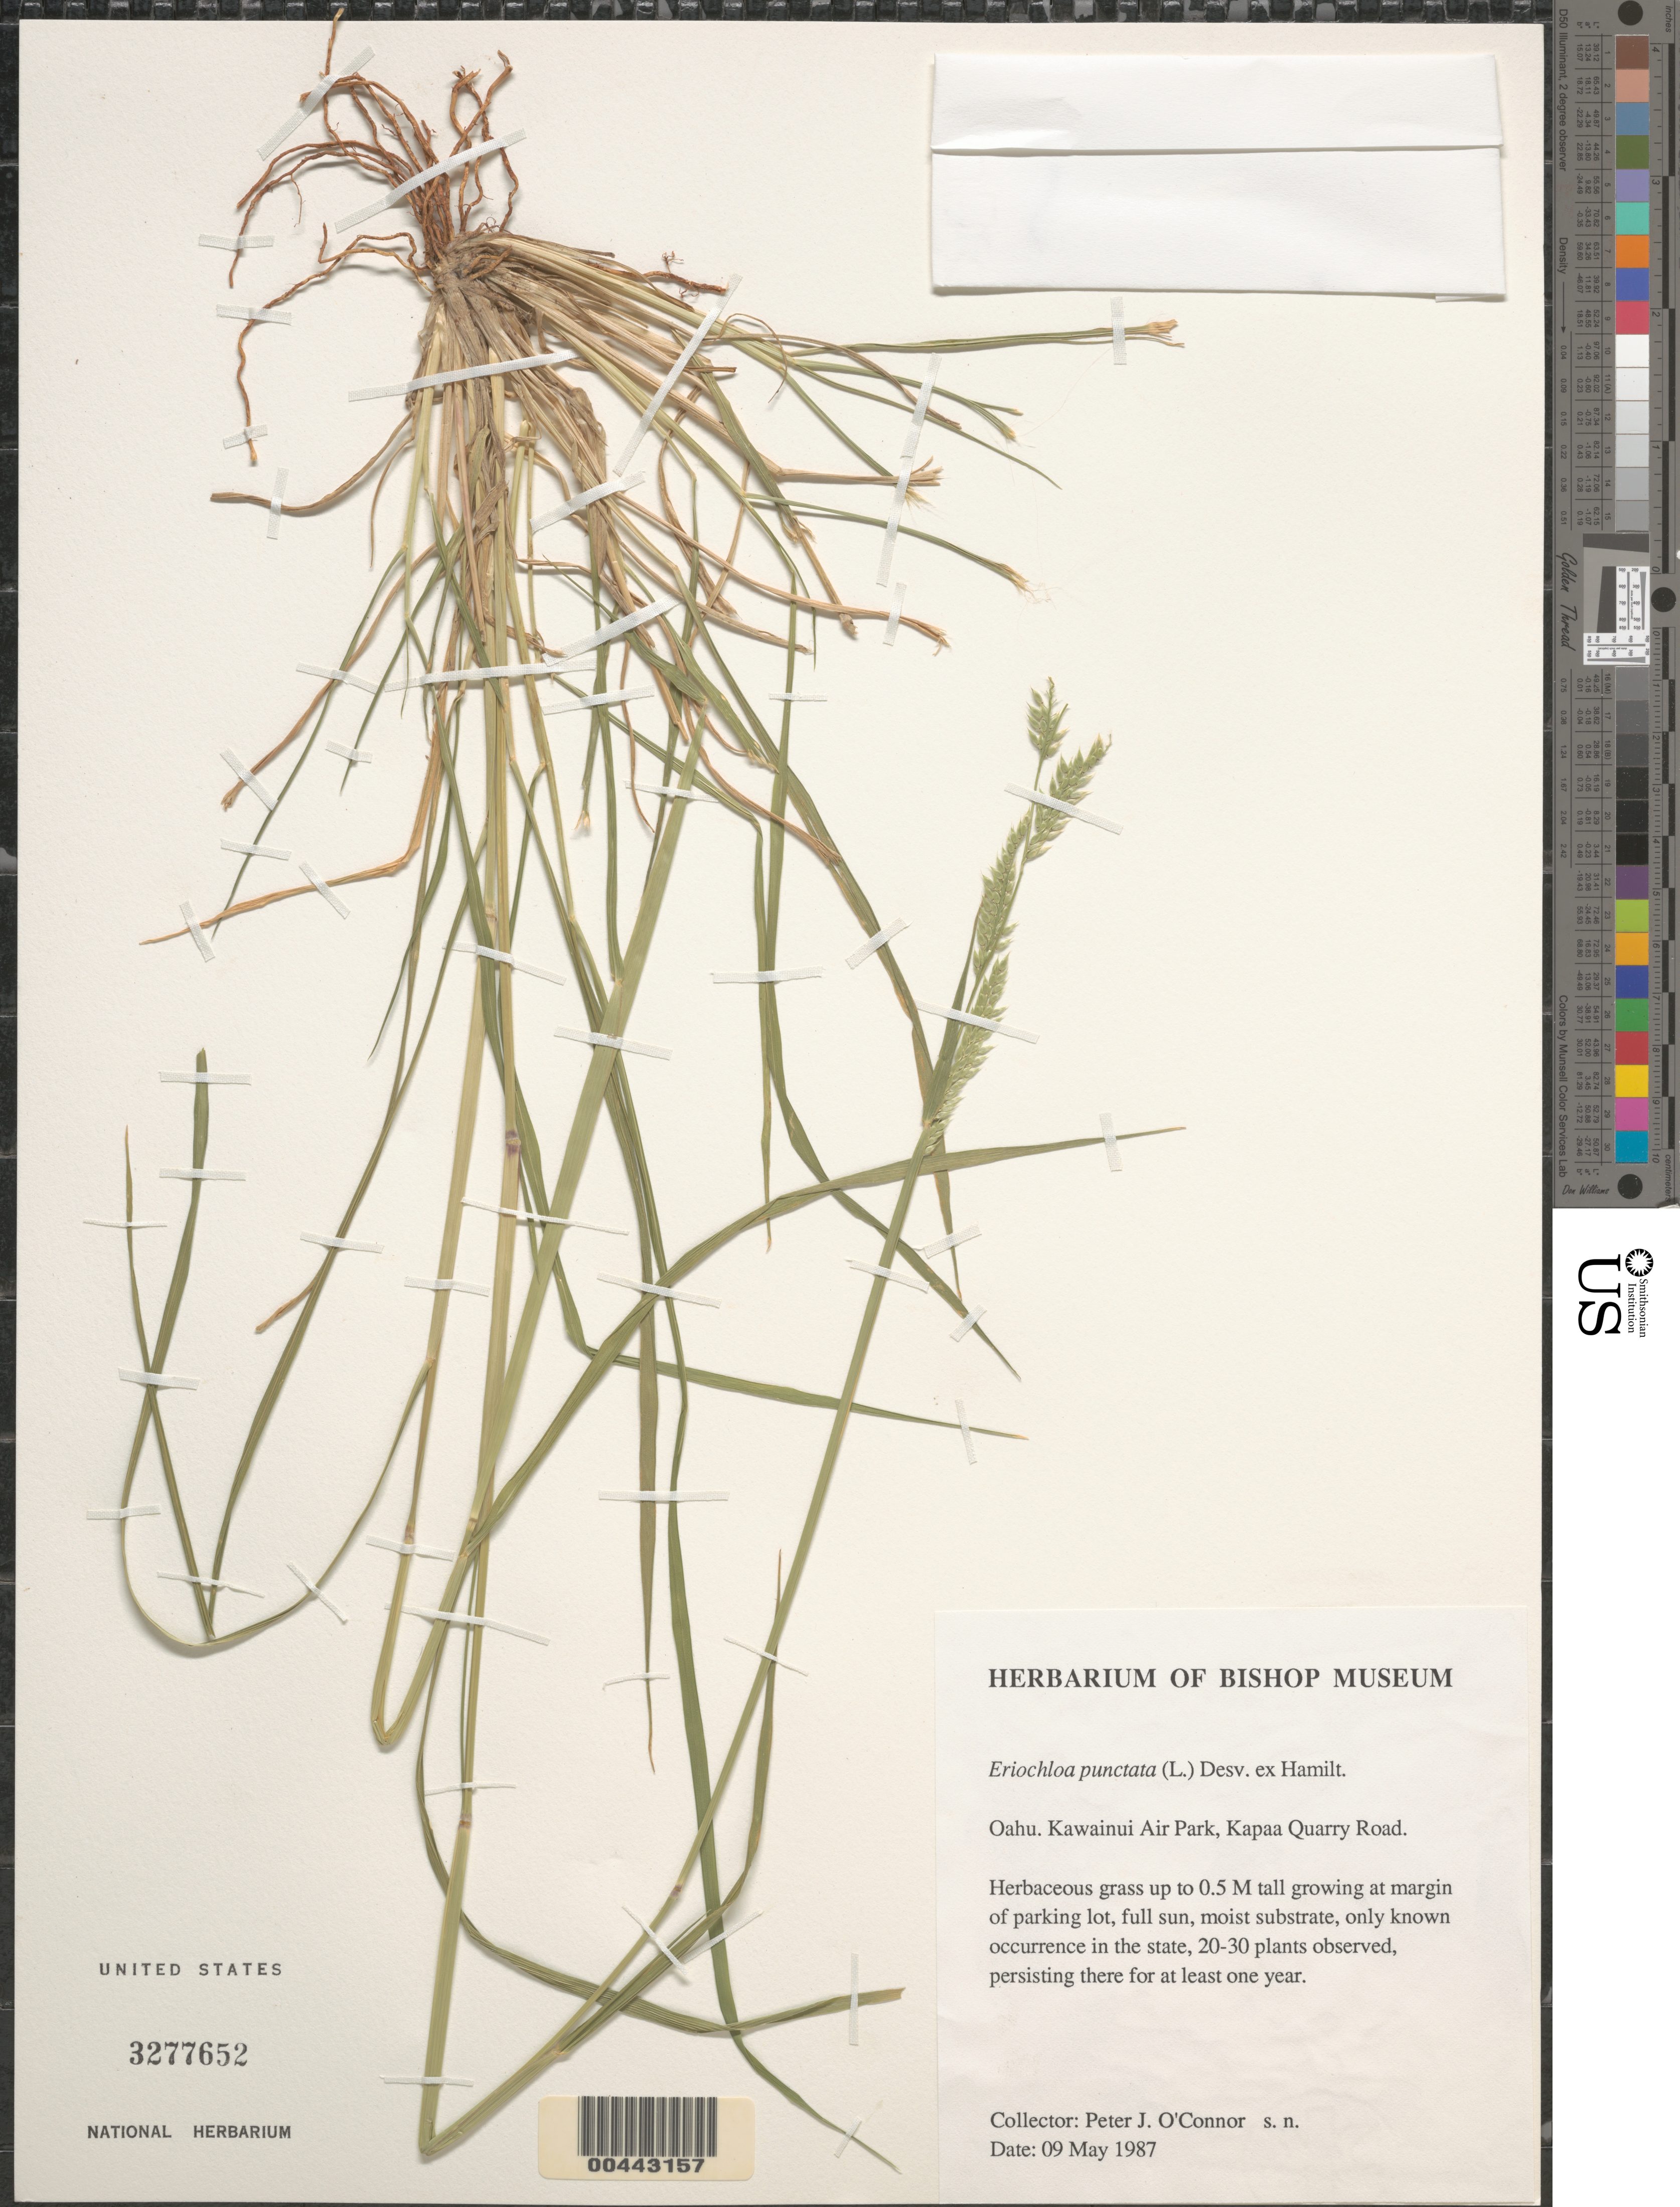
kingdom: Plantae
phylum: Tracheophyta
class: Liliopsida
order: Poales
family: Poaceae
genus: Eriochloa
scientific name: Eriochloa procera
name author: (Retz.) C.E. Hubb.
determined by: Faccenda, K.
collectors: P. O'Connor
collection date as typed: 9 May 1987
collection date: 1987-05-09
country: United States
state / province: Hawaii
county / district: Honolulu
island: Oahu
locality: Kawainui Air Park, Kapaa Quarry Road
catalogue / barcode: US 3277652